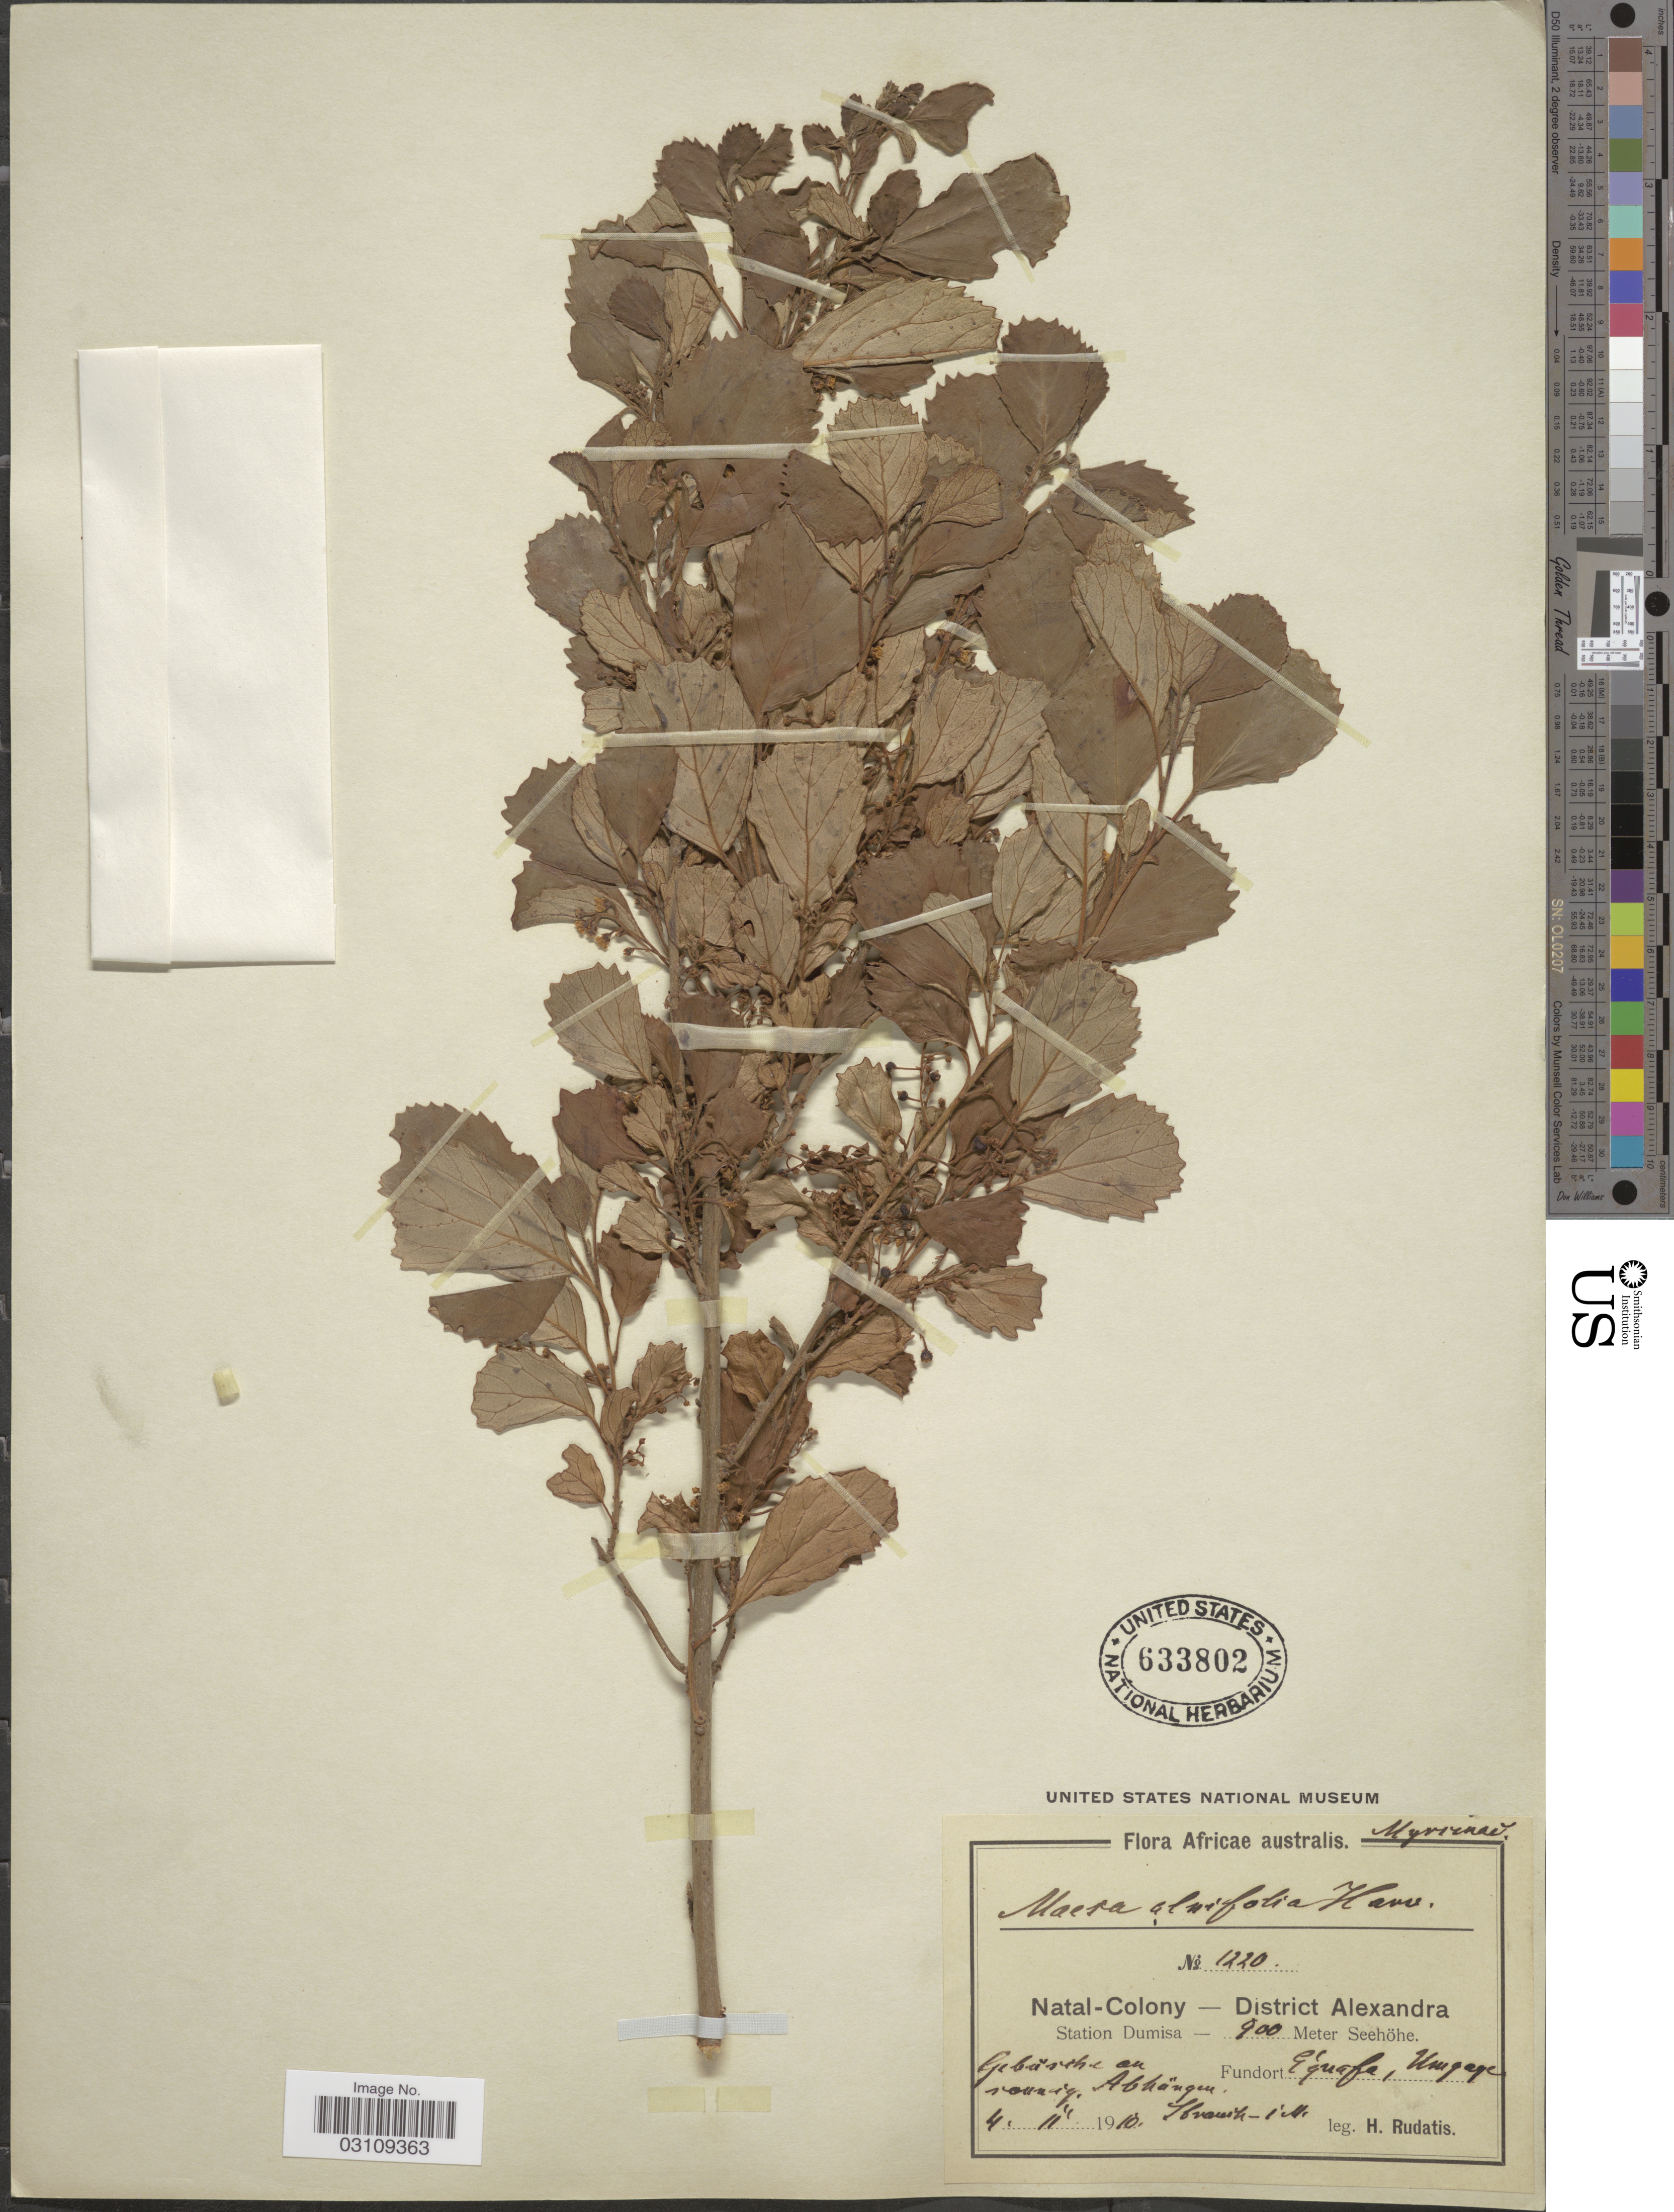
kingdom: Plantae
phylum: Tracheophyta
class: Magnoliopsida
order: Ericales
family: Primulaceae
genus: Maesa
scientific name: Maesa alnifolia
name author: Harv.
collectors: H. Rudatis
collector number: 1220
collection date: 1910-02-04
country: South Africa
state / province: KwaZulu-Natal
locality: Africae australis. Natal-Colony - District Alexandra. Station Dumisa. Eguafa, Umgaye.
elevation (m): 900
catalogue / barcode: US 633802